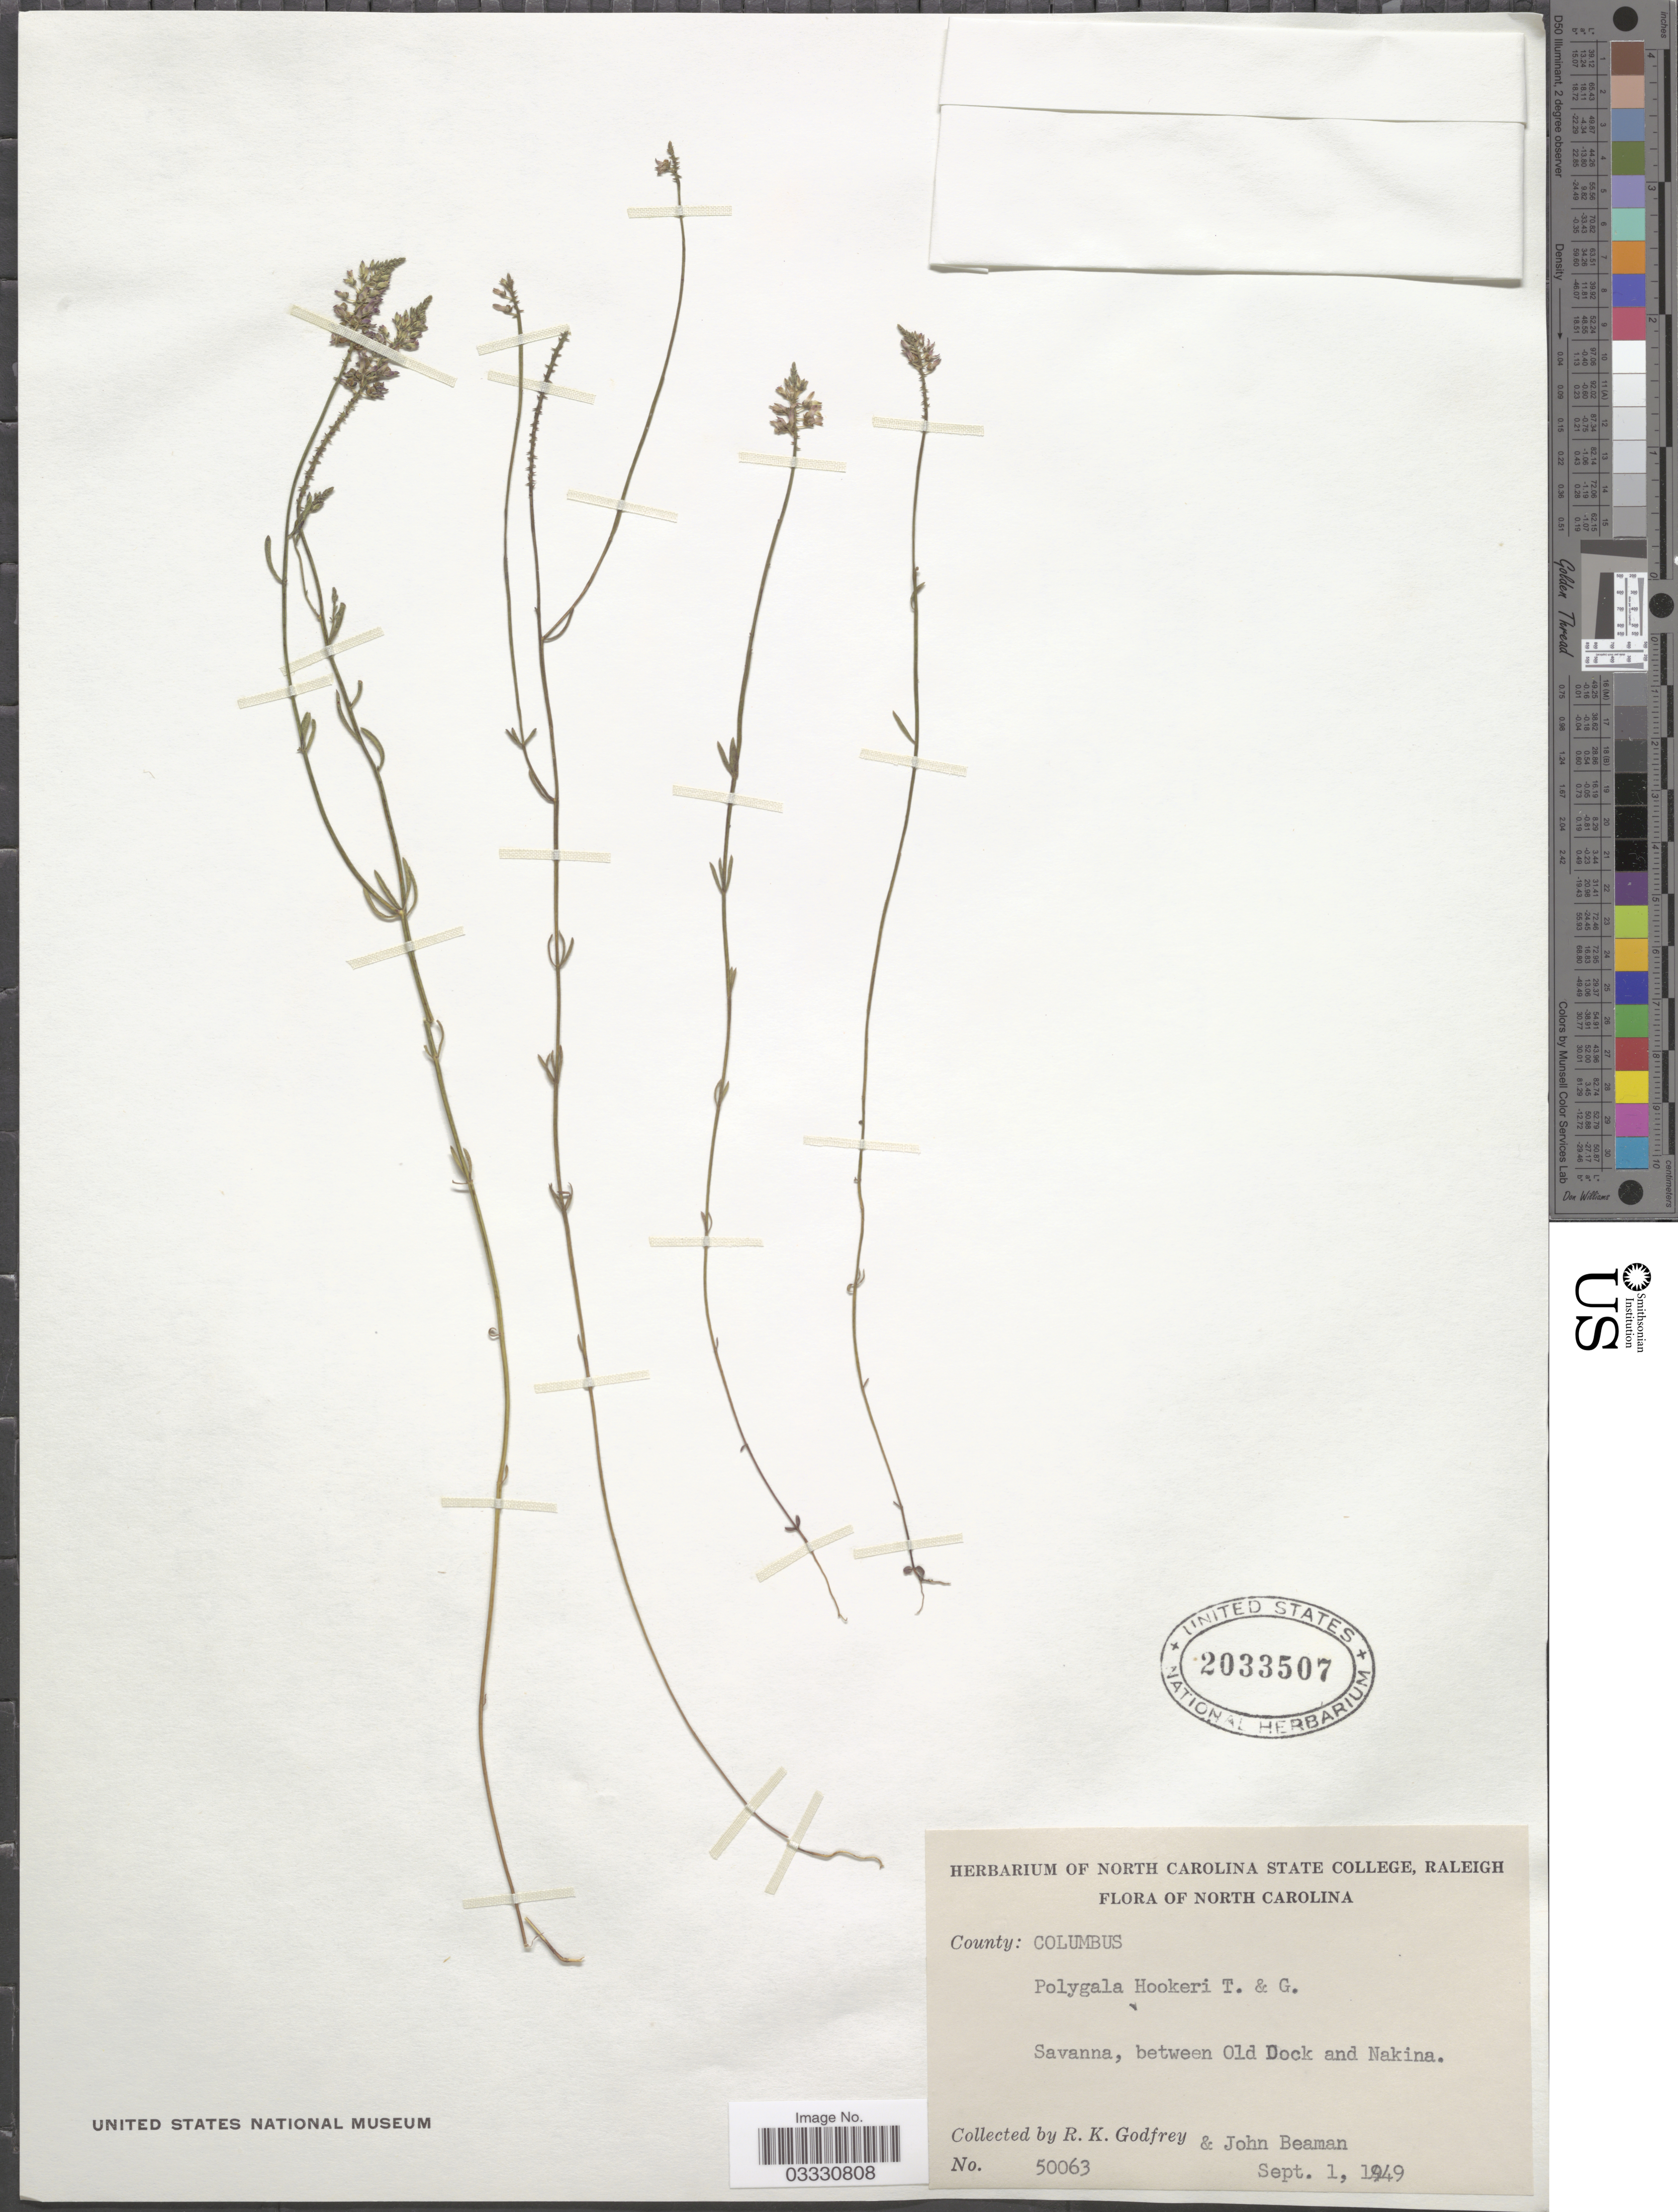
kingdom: Plantae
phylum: Tracheophyta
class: Magnoliopsida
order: Fabales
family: Polygalaceae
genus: Polygala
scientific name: Polygala hookeri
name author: Torr. & A. Gray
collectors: R. K. Godfrey & J. H. Beaman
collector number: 50063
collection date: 1949-09-01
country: United States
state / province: North Carolina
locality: County: Columbus. Savanna, between Old Dock and Nakina.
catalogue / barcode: US 2033507